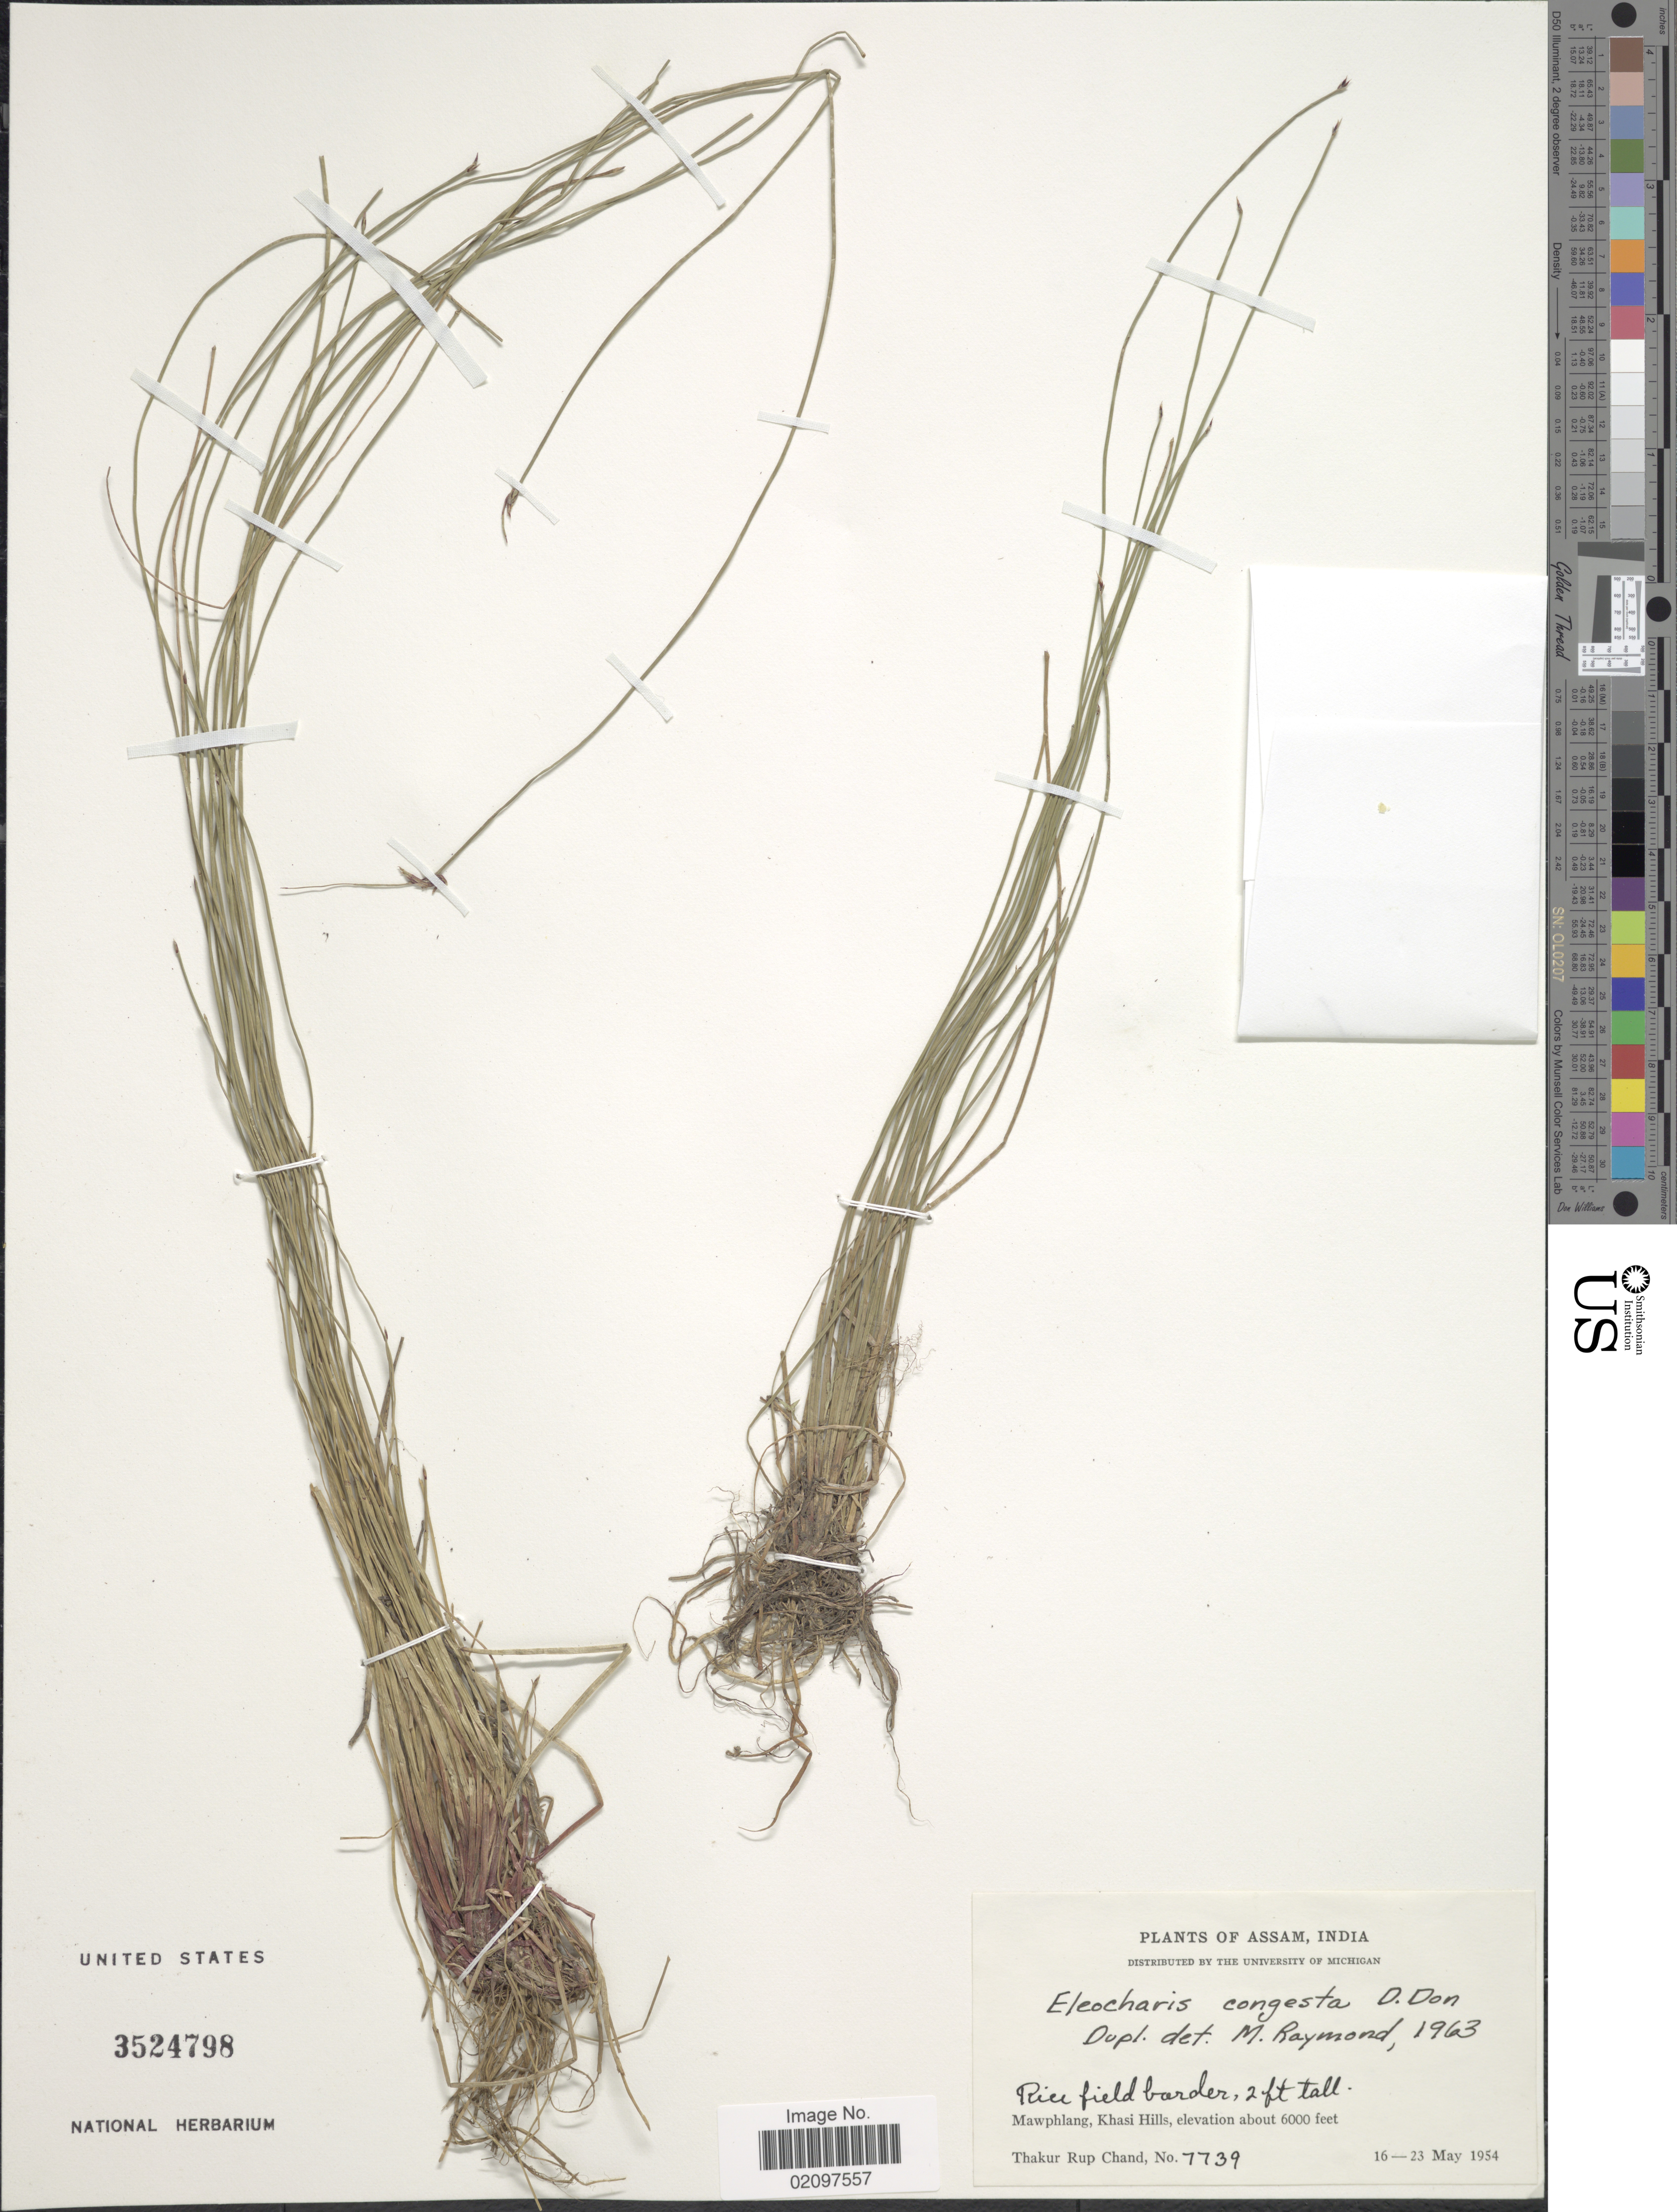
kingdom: Plantae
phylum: Tracheophyta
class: Liliopsida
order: Poales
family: Cyperaceae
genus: Eleocharis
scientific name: Eleocharis congesta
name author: D. Don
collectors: T. R. Chand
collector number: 7739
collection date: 1954-05-16/1954-05-23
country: India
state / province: Meghalaya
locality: Rice field border, Mawphlang, Khasi Hills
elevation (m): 1829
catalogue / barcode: US 3524798